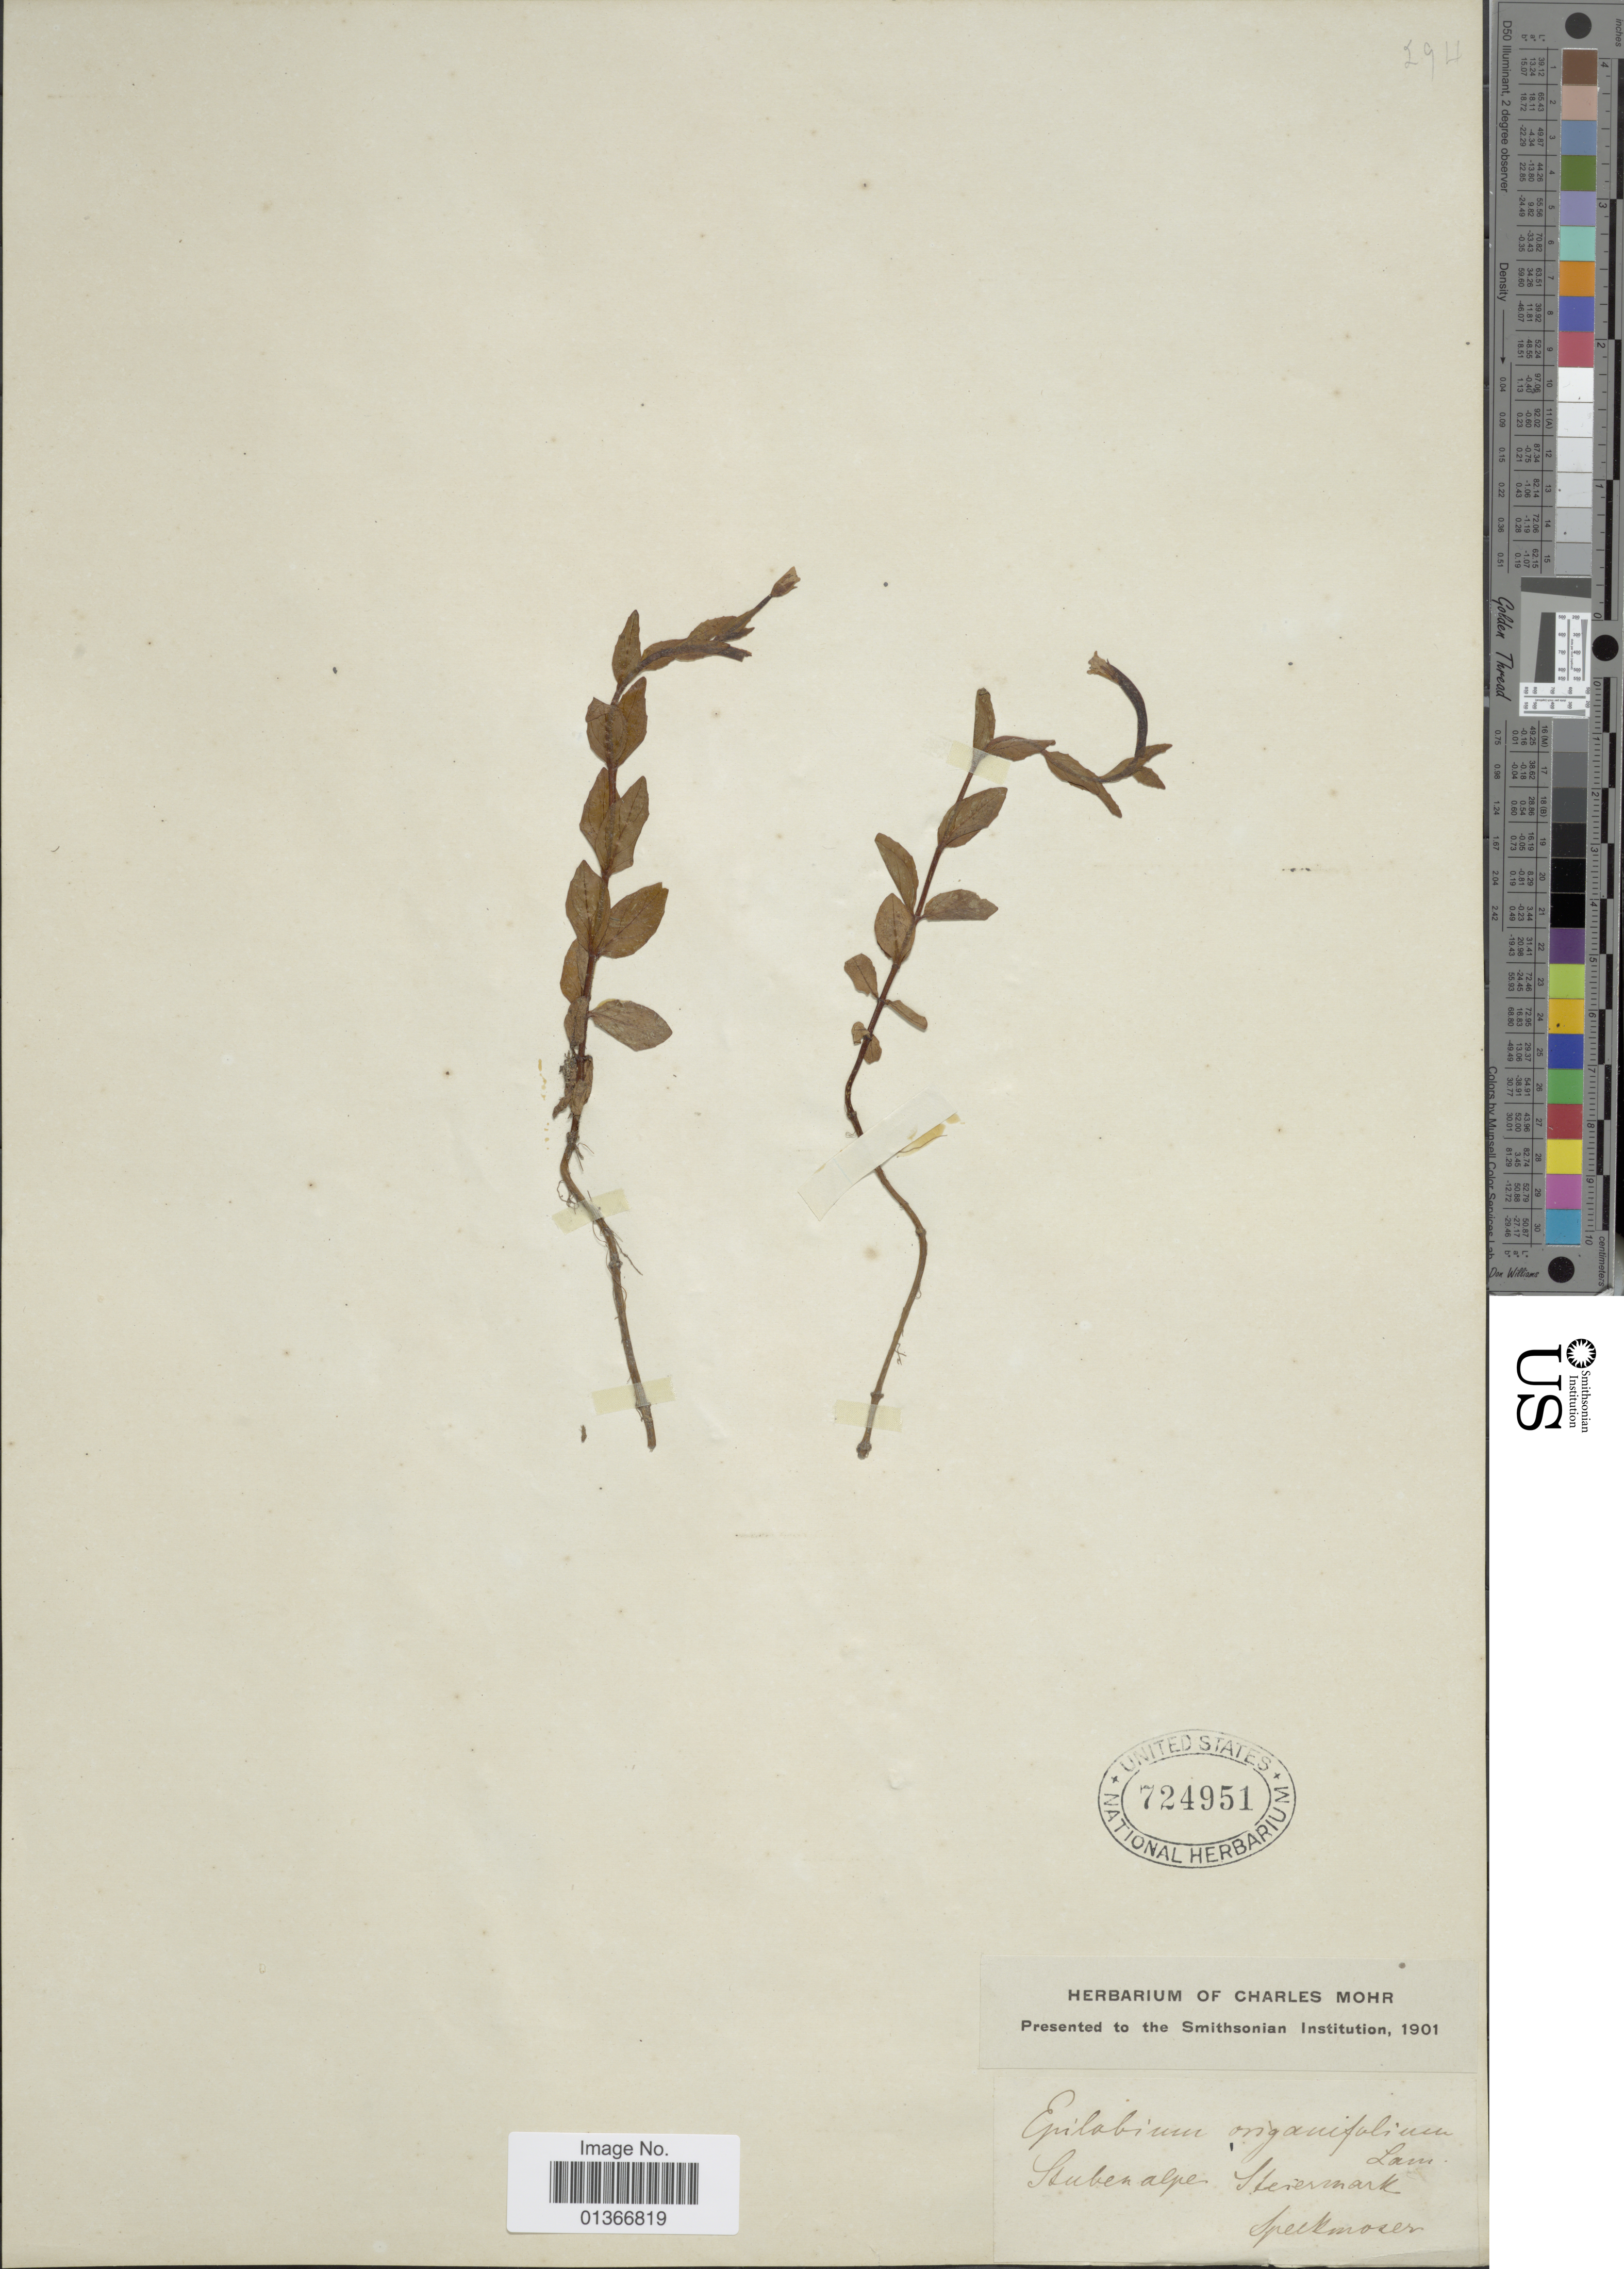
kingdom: Plantae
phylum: Tracheophyta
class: Magnoliopsida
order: Myrtales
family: Onagraceae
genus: Epilobium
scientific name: Epilobium alsinifolium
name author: Vill.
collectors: Speckmoser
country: Austria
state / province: Steiermark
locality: Gsubenalpe. [interpreted]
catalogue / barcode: US 724951